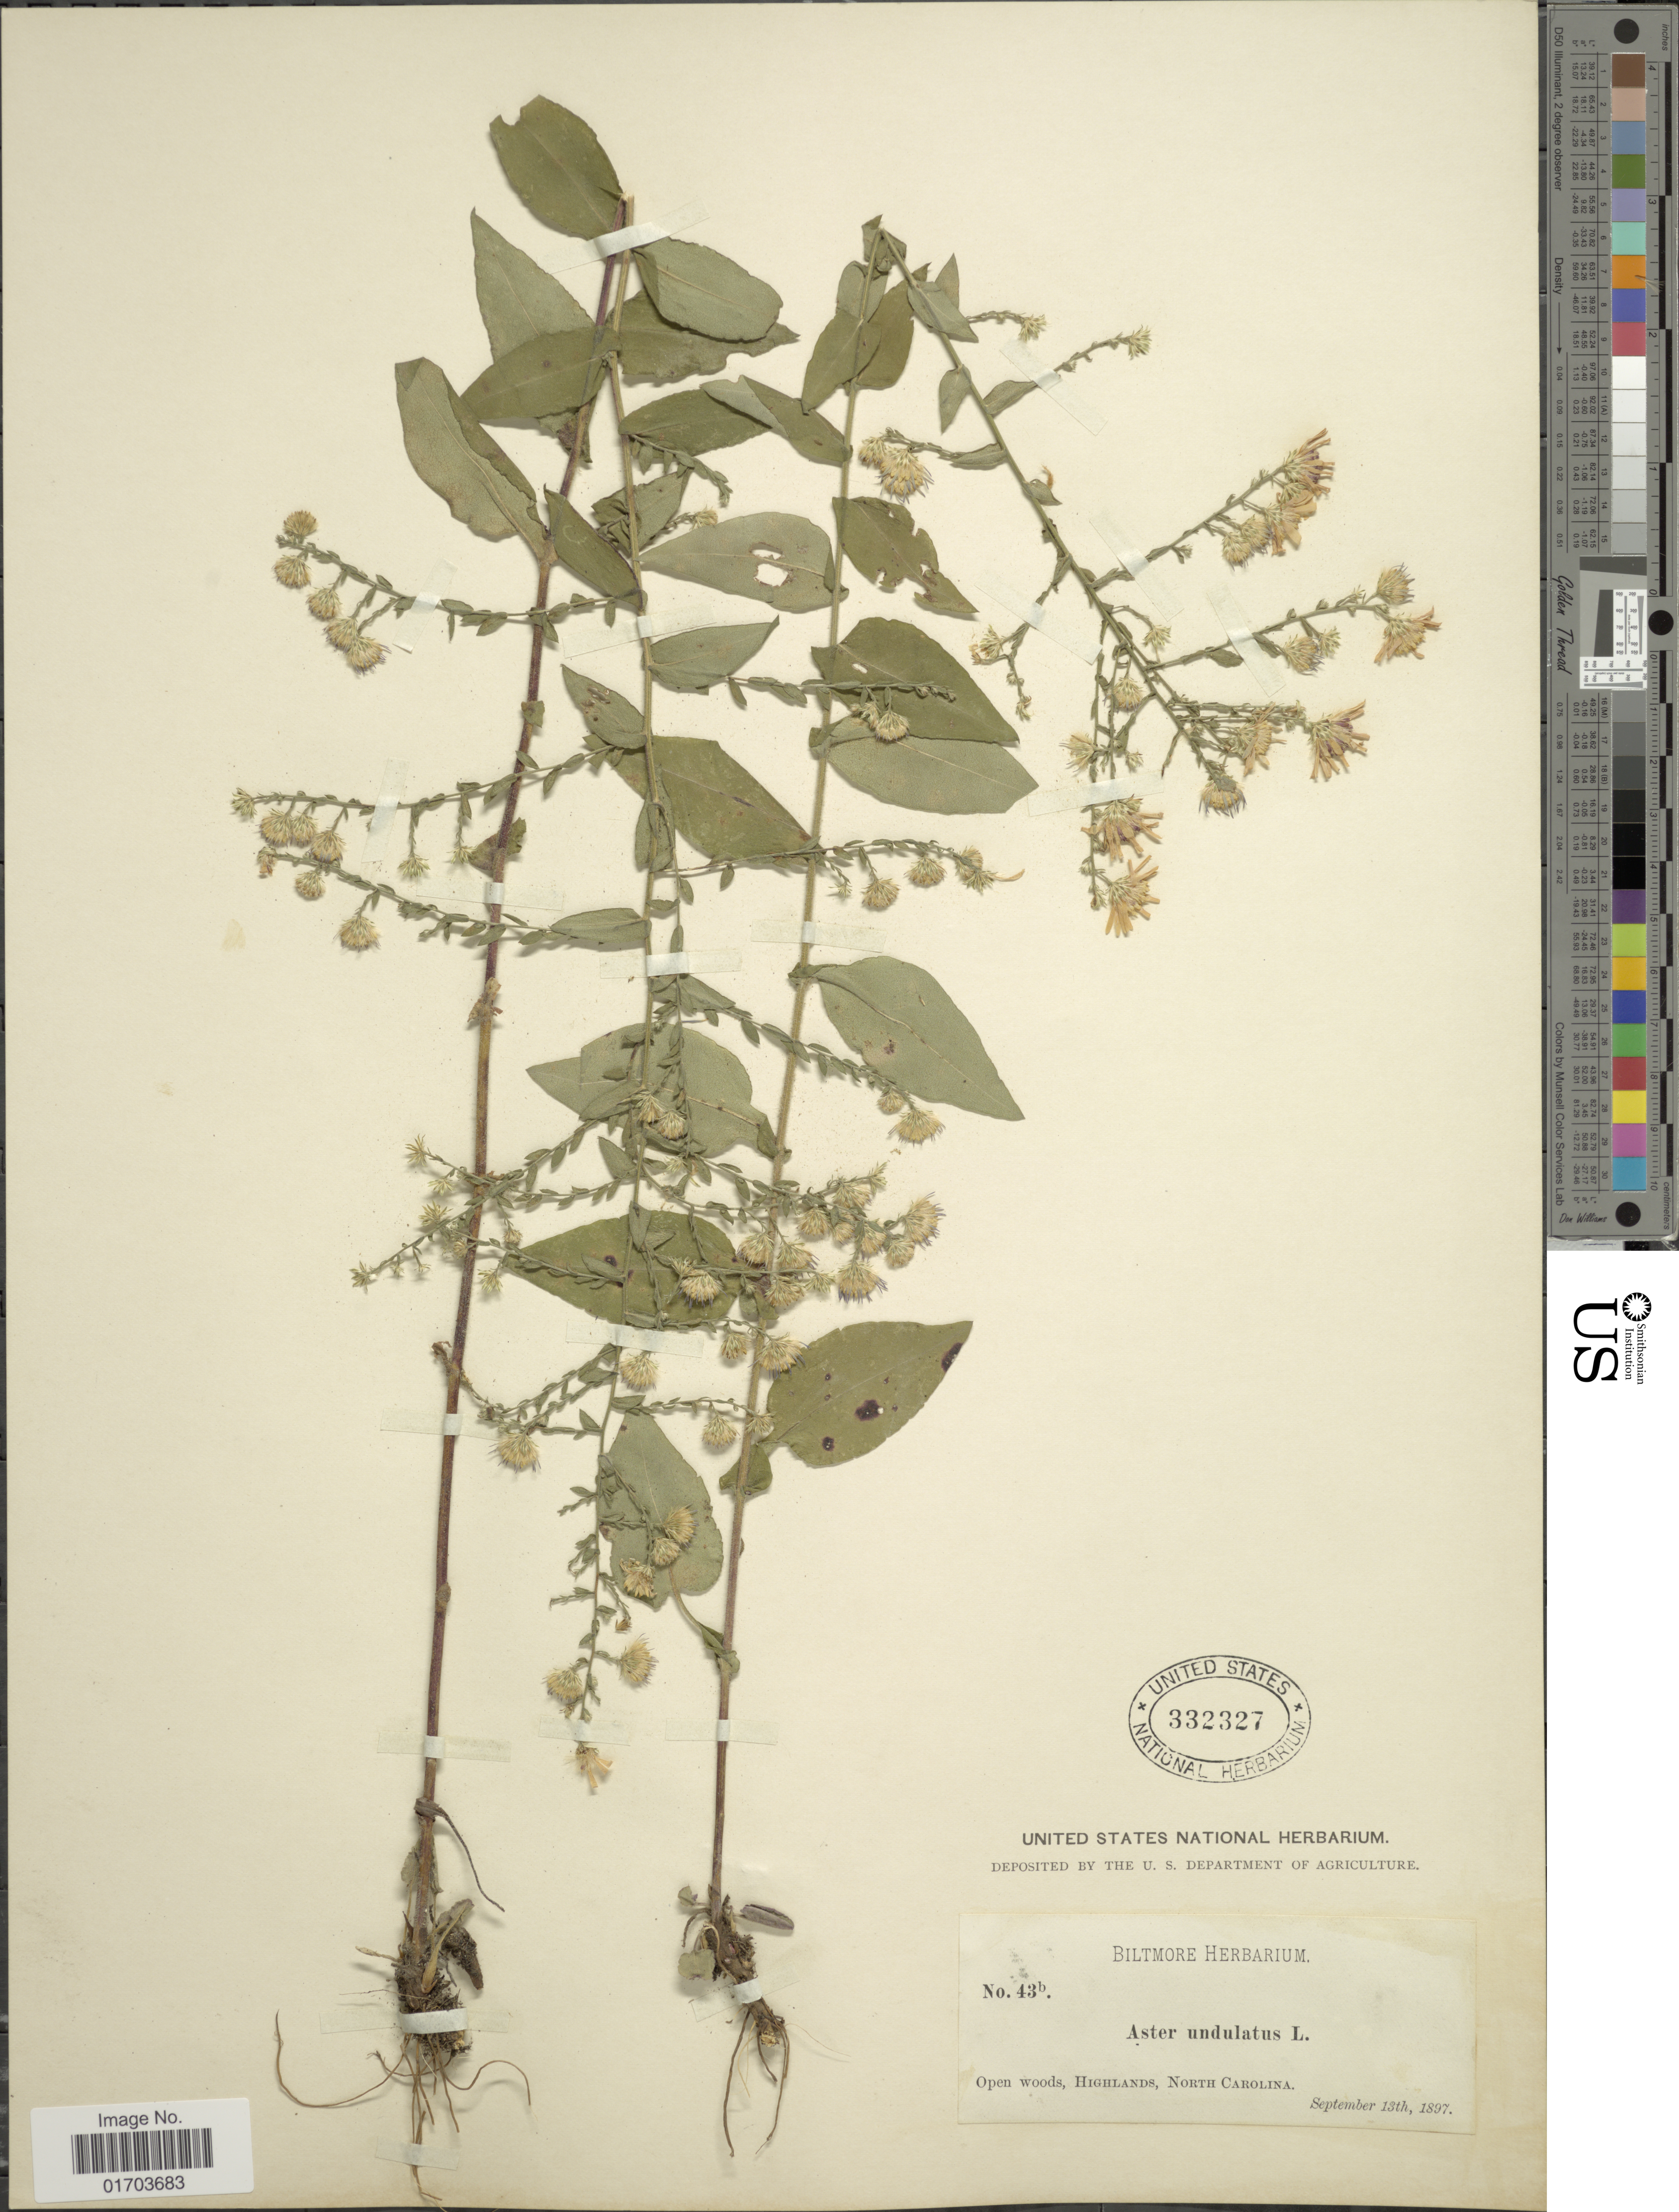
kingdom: Plantae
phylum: Tracheophyta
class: Magnoliopsida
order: Asterales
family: Asteraceae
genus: Symphyotrichum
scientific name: Symphyotrichum undulatum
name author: (L.) G.L. Nesom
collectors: ex herb. Biltmore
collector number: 43b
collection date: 1897-09-13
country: United States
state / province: North Carolina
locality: Open woods, Highlands, North Carolina.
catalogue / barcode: US 332327